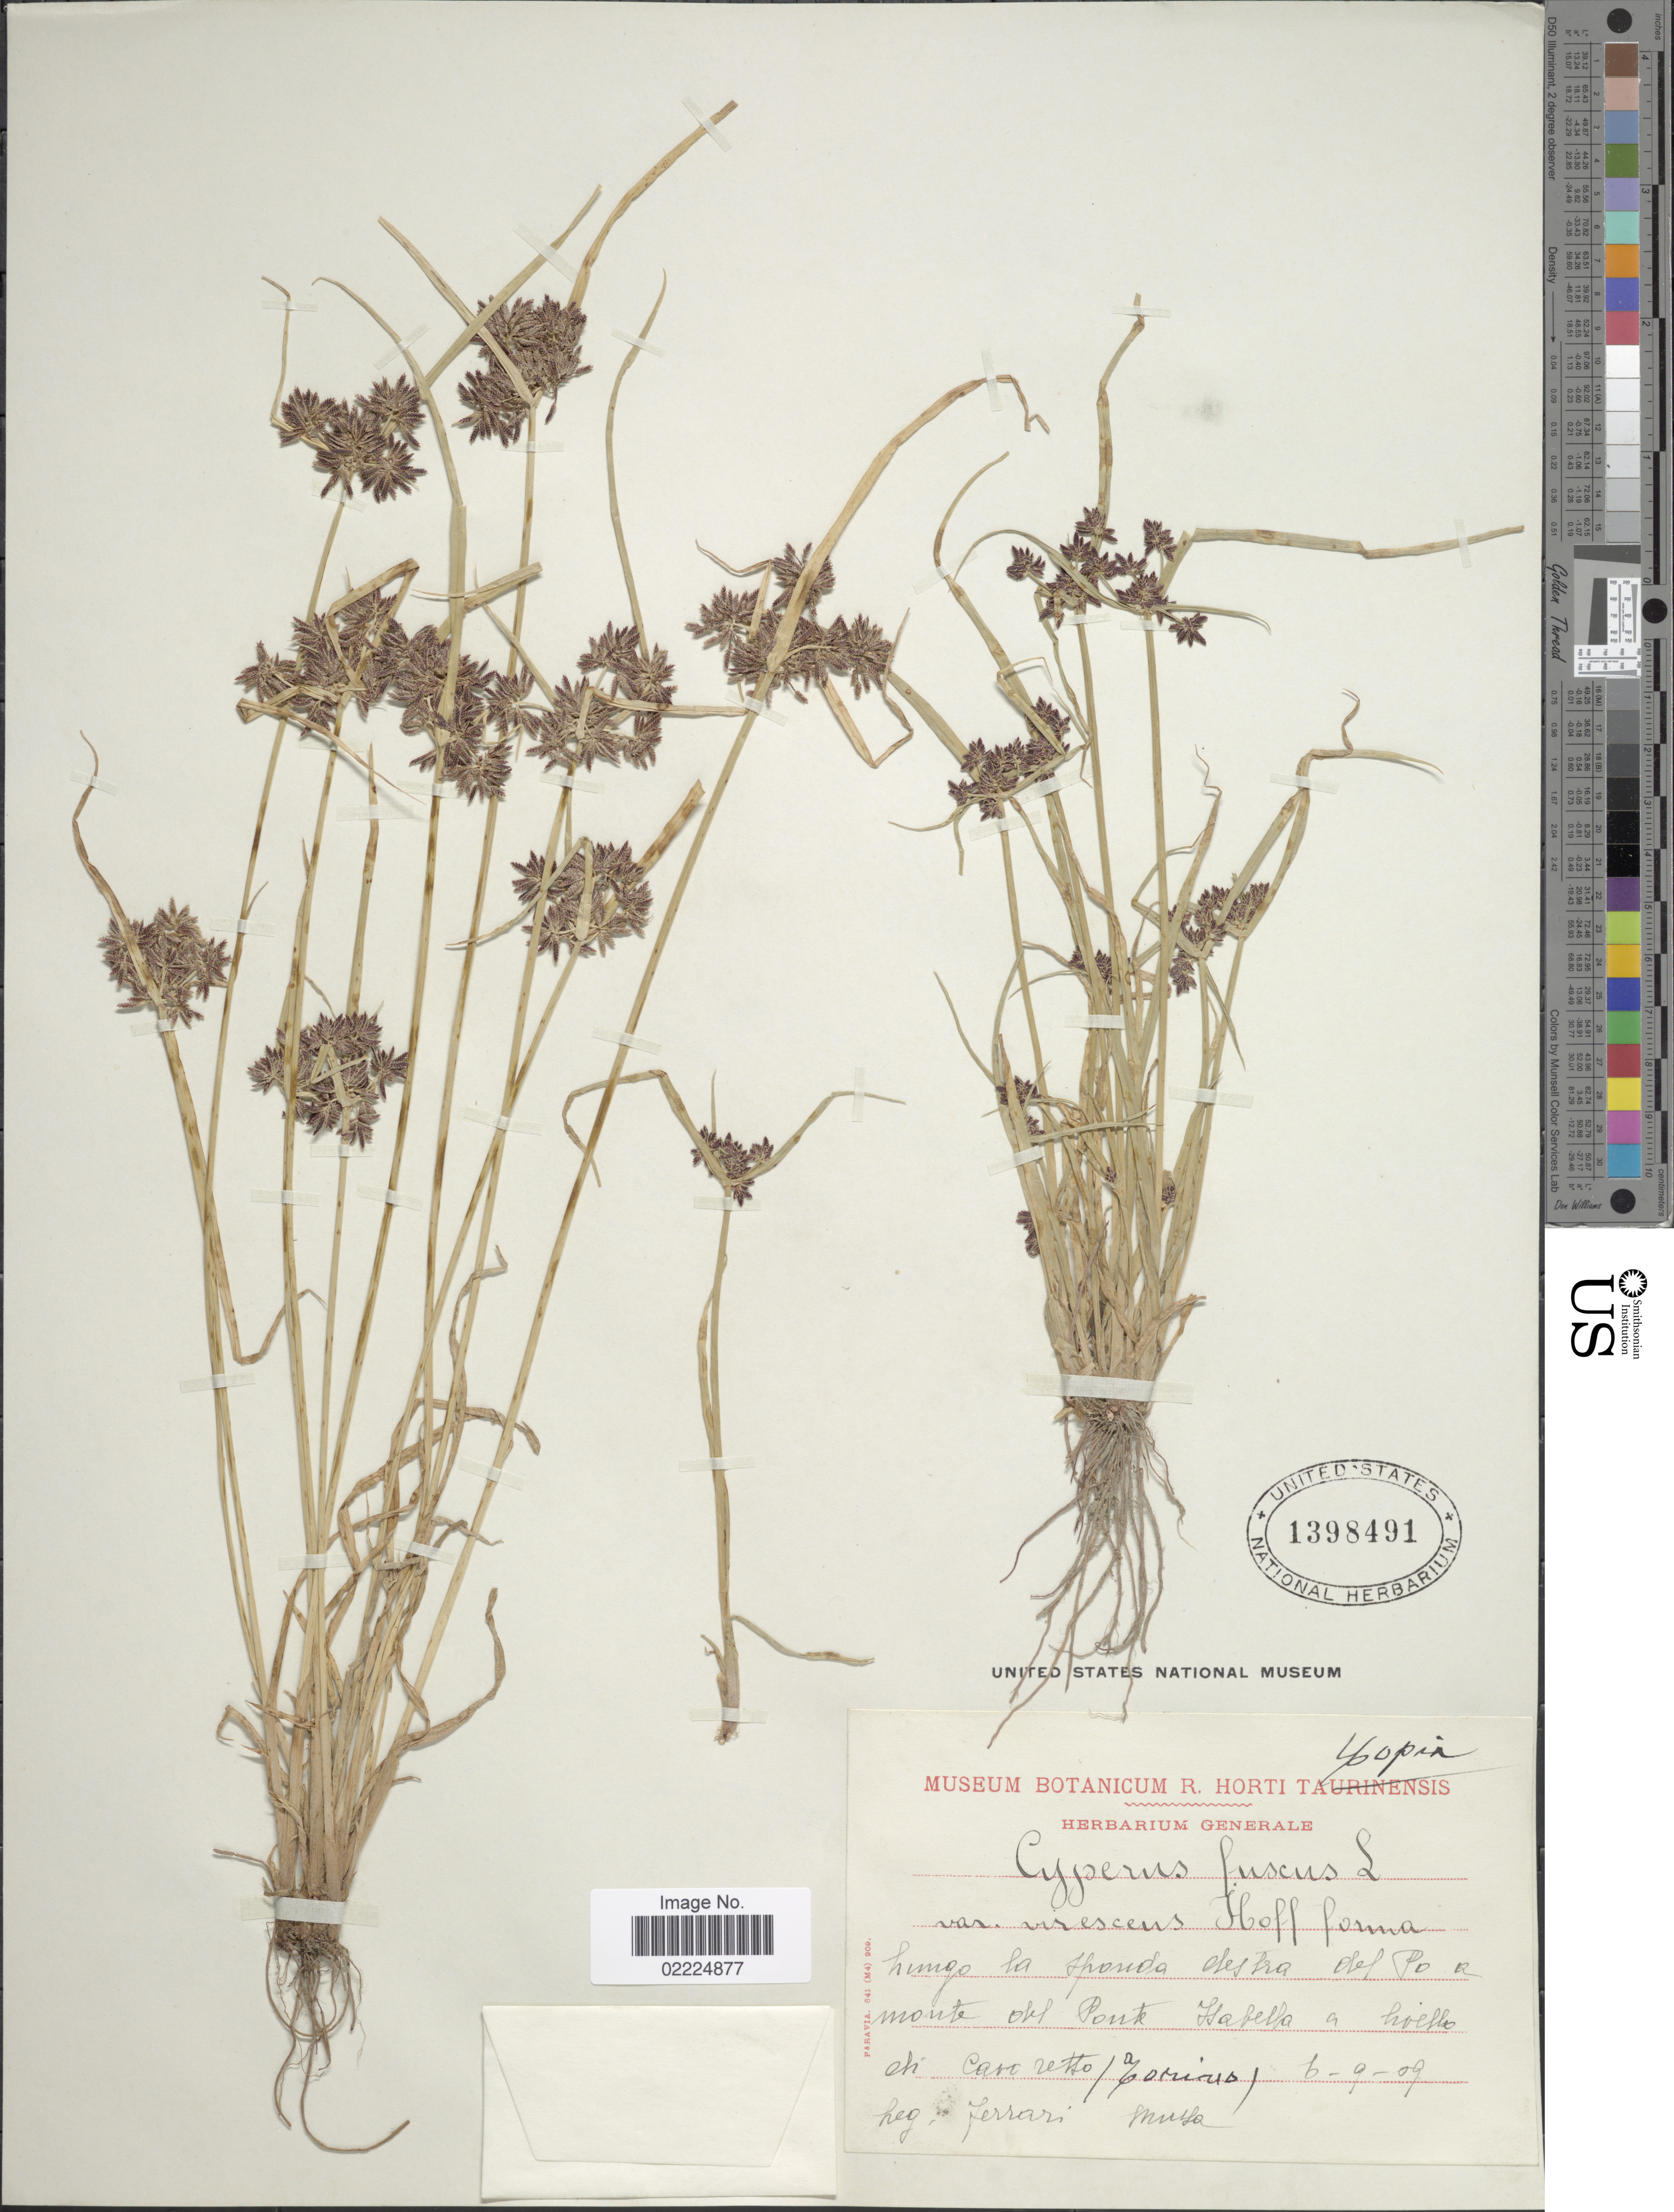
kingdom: Plantae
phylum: Tracheophyta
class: Liliopsida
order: Poales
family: Cyperaceae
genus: Cyperus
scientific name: Cyperus fuscus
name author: L.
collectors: Ferrari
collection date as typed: Transcribed d/m/y: 6/9/9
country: Italy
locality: Limgo la sponda destra del Po a monte del Ponte Isabella a [illegible text] di carretto [interpreted]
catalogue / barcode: US 1398491